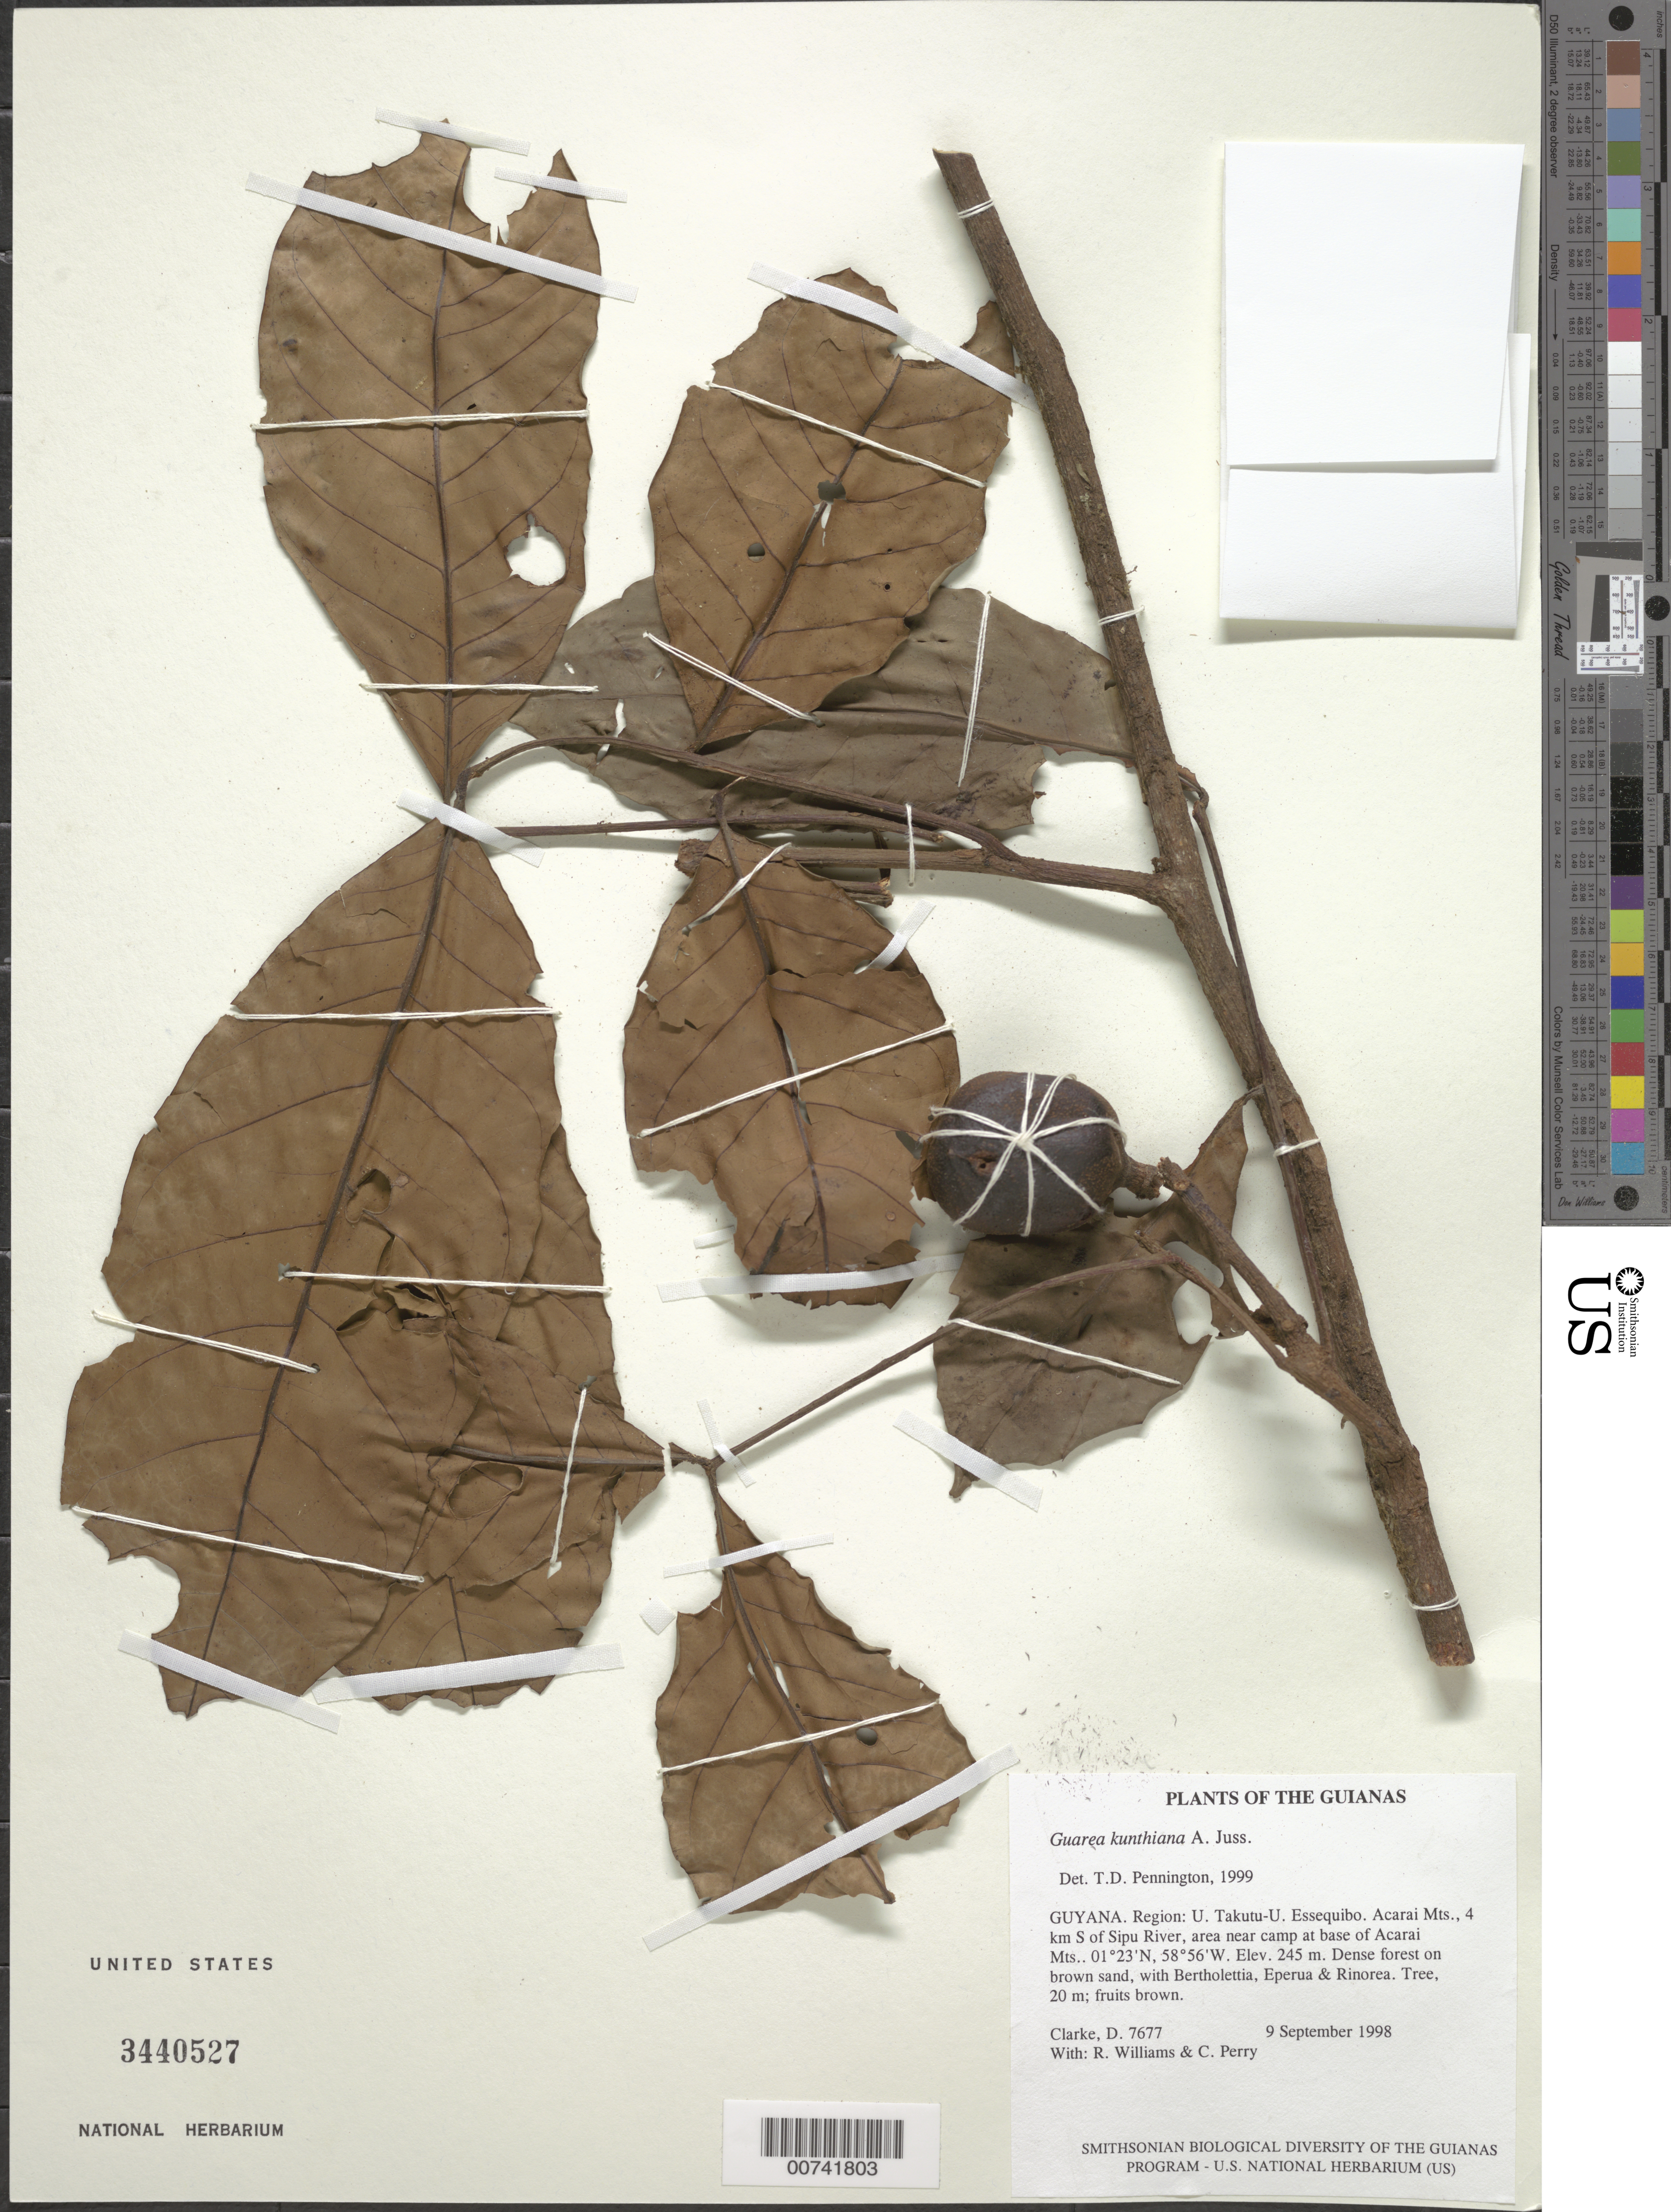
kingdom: Plantae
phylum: Tracheophyta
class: Magnoliopsida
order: Sapindales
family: Meliaceae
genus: Guarea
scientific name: Guarea kunthiana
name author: A. Juss.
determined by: Pennington, T. D., (K)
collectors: H. D. Clarke, R. Williams & C. Perry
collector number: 7677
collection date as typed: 9 September 1998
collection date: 1998-09-09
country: Guyana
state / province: U. Takutu-U. Essequibo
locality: Acarai Mts., 4 km S of Sipu River, area near camp at base of Acarai Mts.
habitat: Dense forest on brown sand, with Bertholettia, Eperua & Rinorea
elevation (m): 245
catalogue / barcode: US 3440527